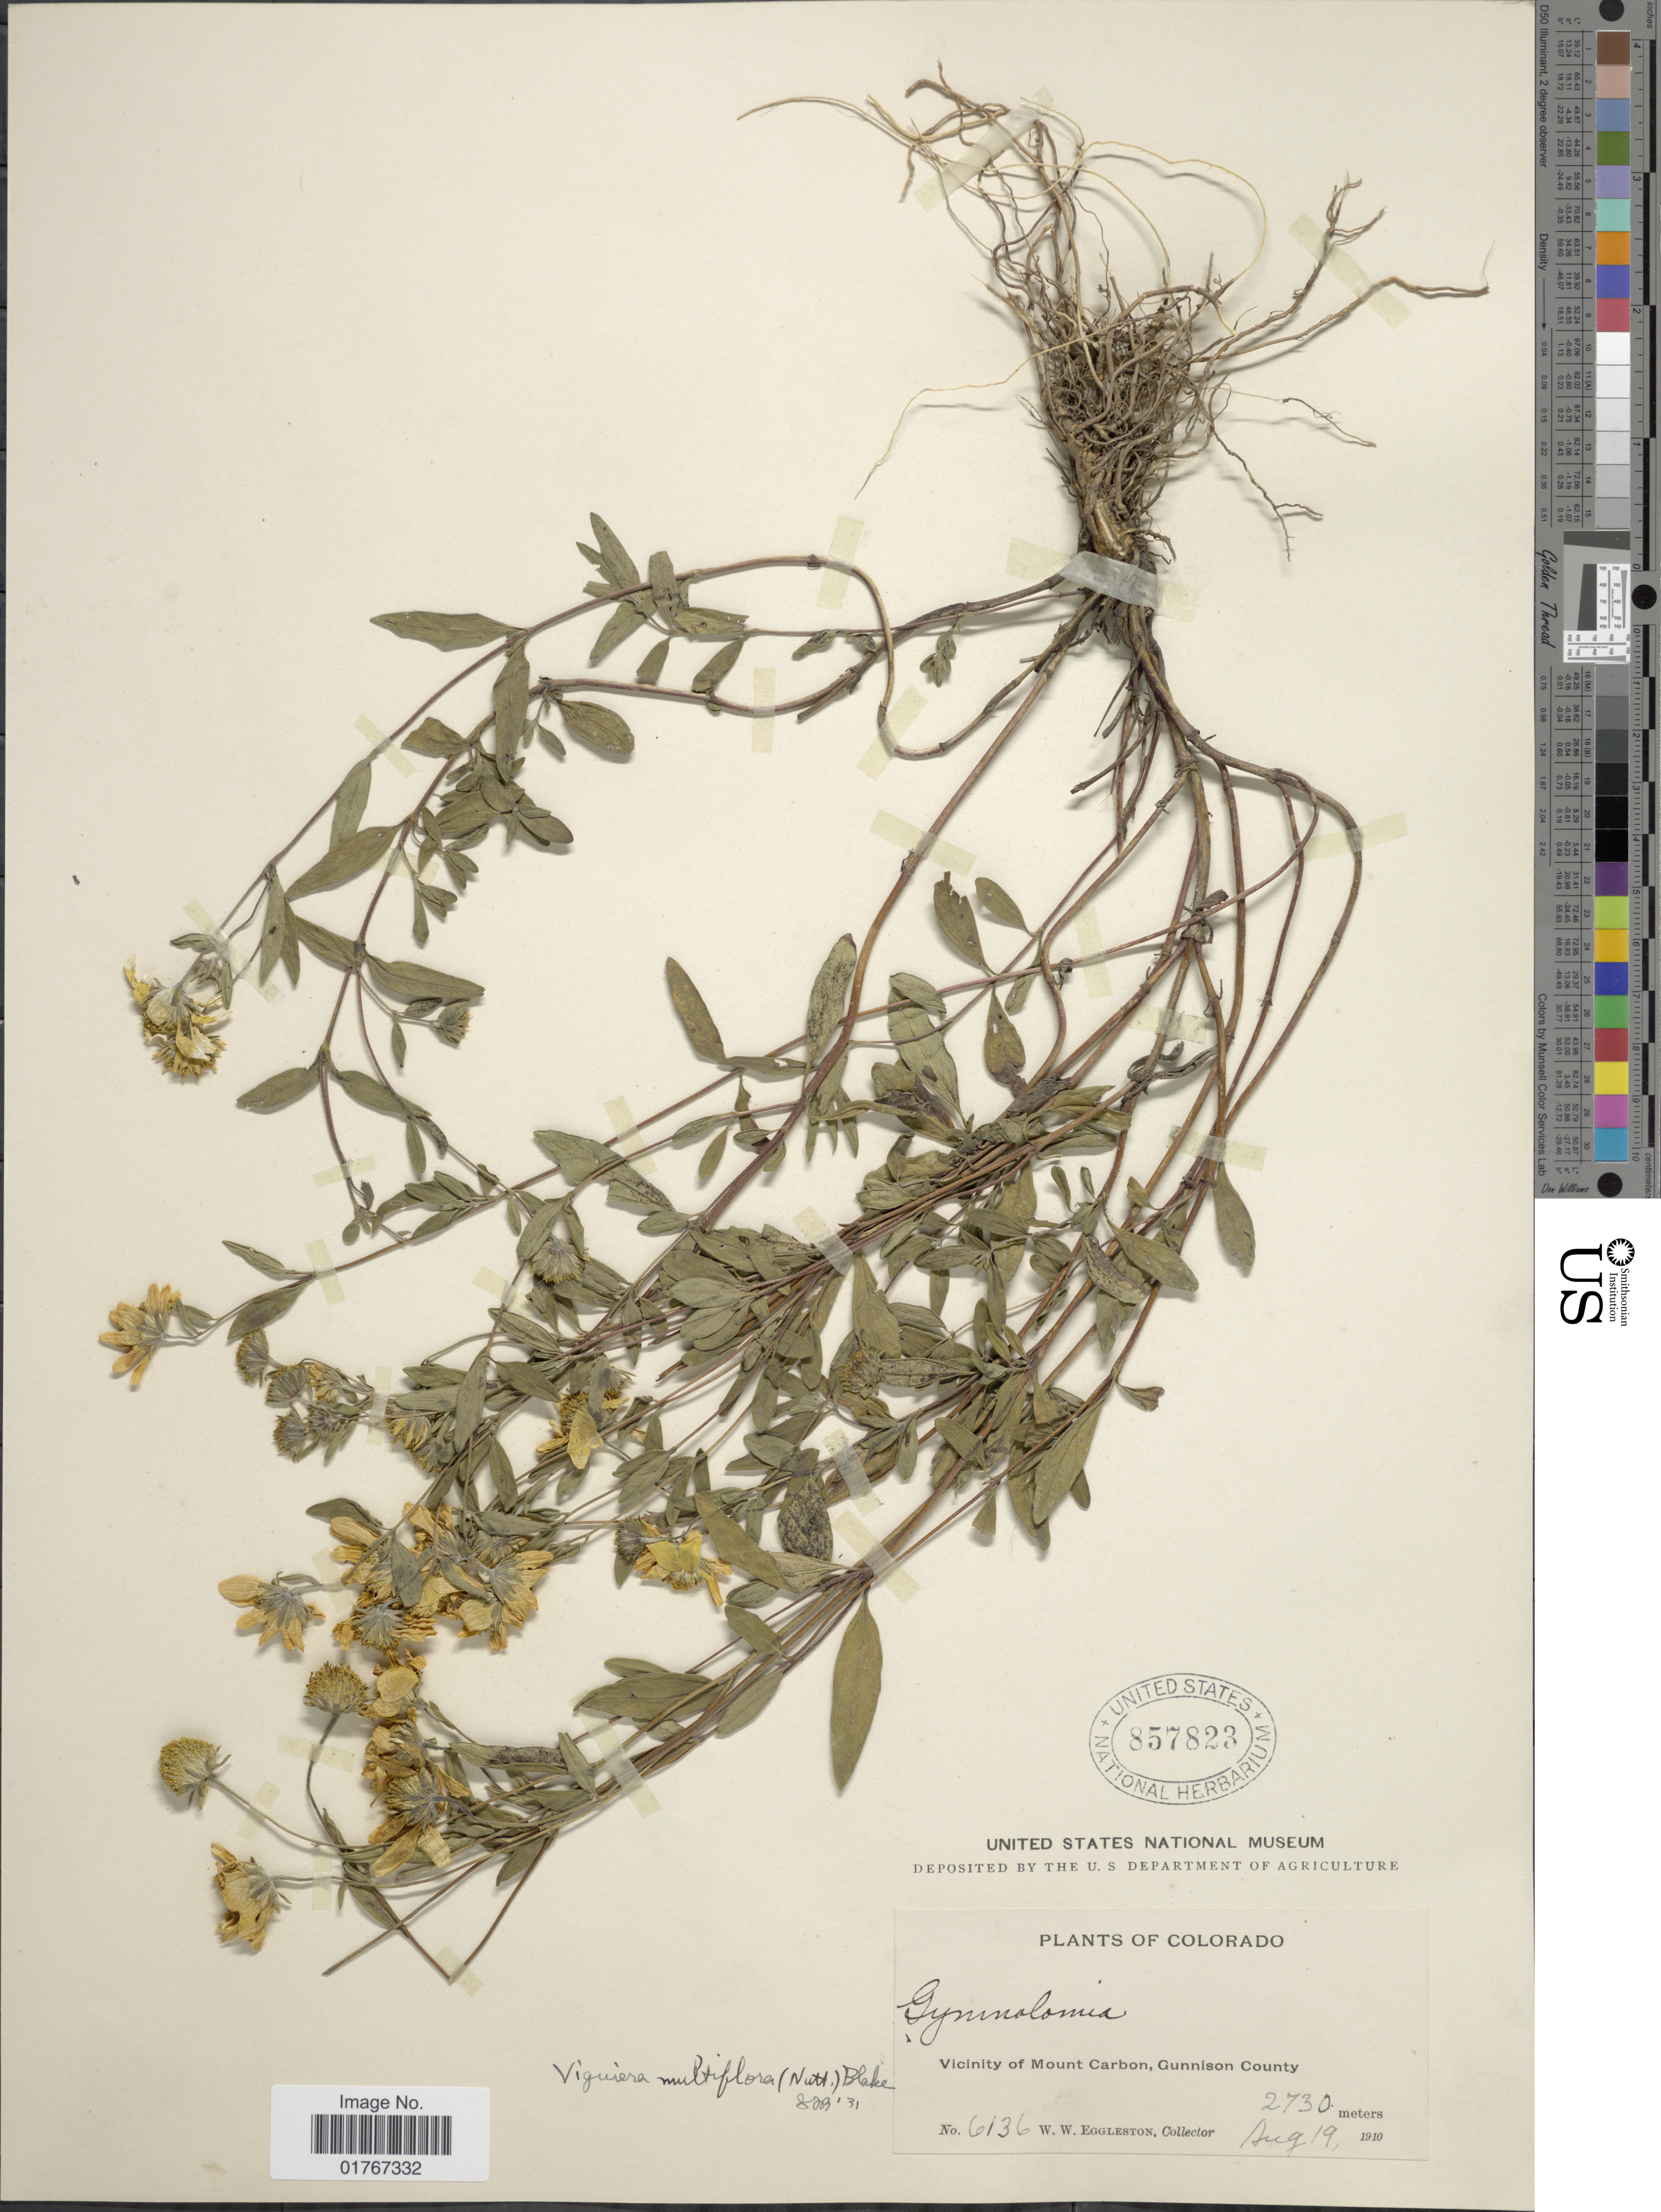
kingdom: Plantae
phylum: Tracheophyta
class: Magnoliopsida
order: Asterales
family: Asteraceae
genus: Heliomeris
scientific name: Heliomeris multiflora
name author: Nutt.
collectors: W. W. Eggleston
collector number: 6136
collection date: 1910-08-19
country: United States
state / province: Colorado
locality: Vicinity of Mount Carbon, Gunnison County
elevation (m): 2730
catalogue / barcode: US 857823